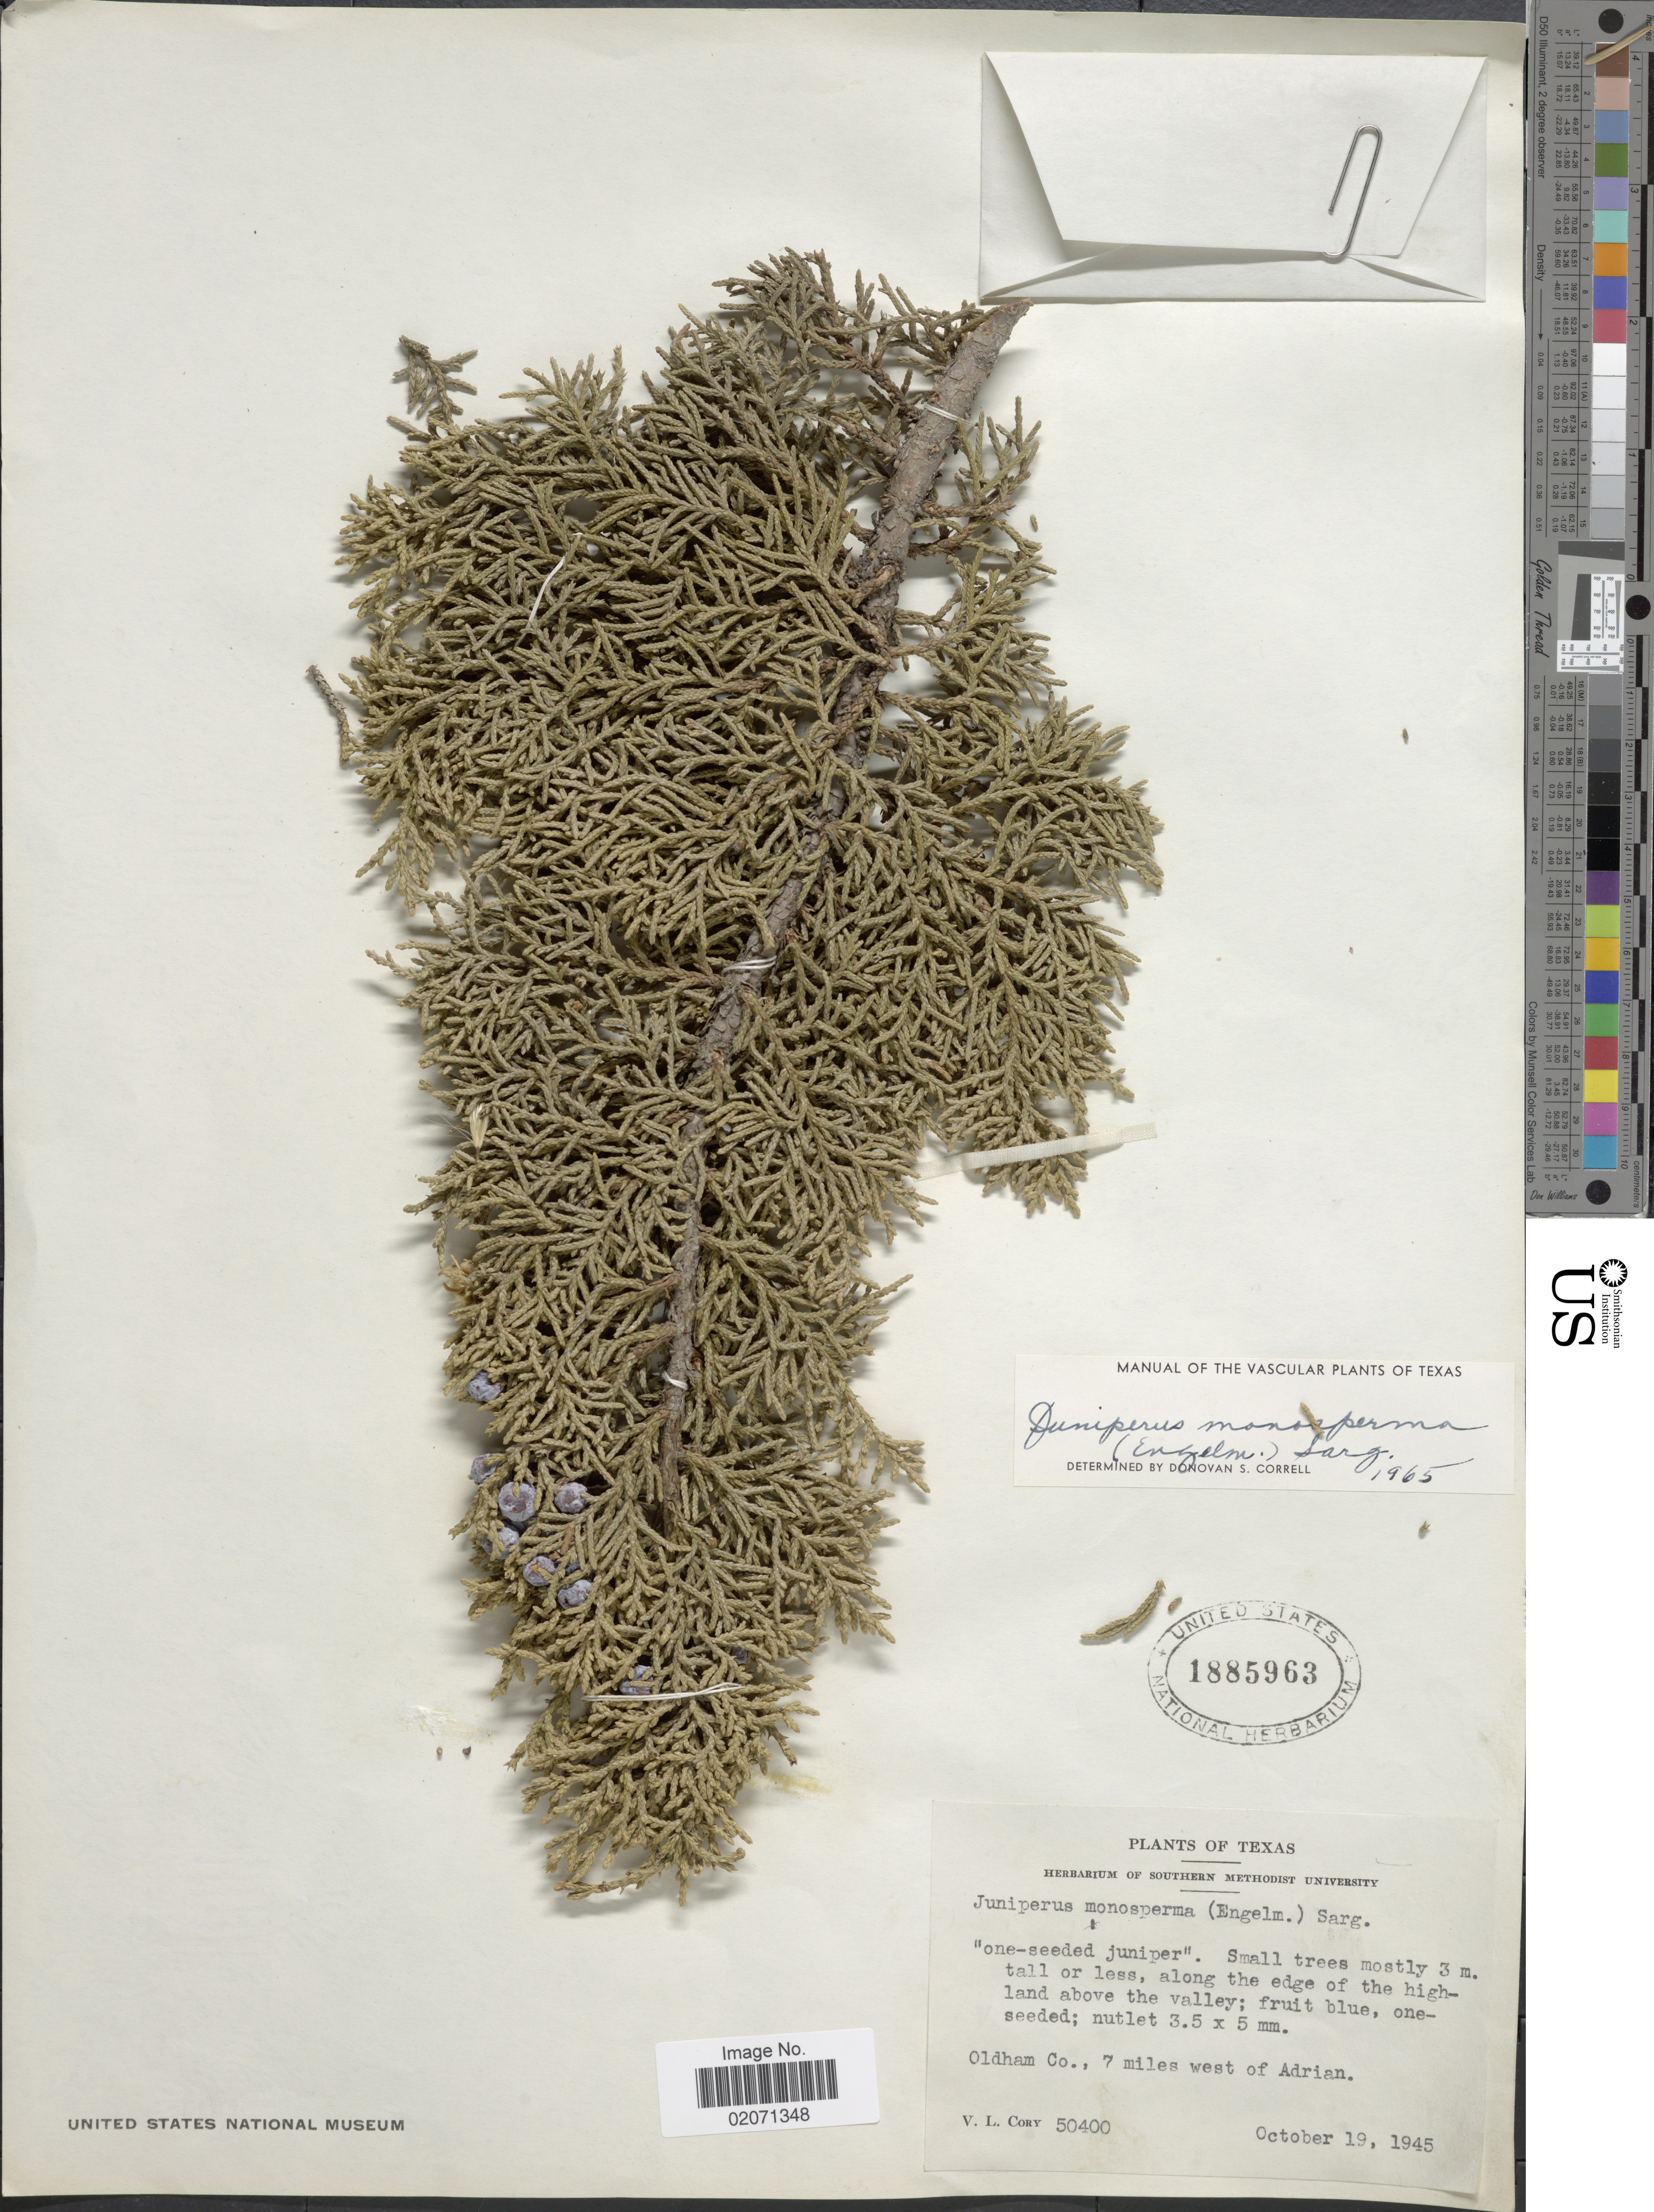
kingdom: Plantae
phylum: Tracheophyta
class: Pinopsida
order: Pinales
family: Cupressaceae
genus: Juniperus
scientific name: Juniperus monosperma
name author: (Engelm.) Sarg.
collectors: V. Cory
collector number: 50400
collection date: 1945-10-19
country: United States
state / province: Texas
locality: Oldham Co., 7 miles west of Adrian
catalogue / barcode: US 1885963